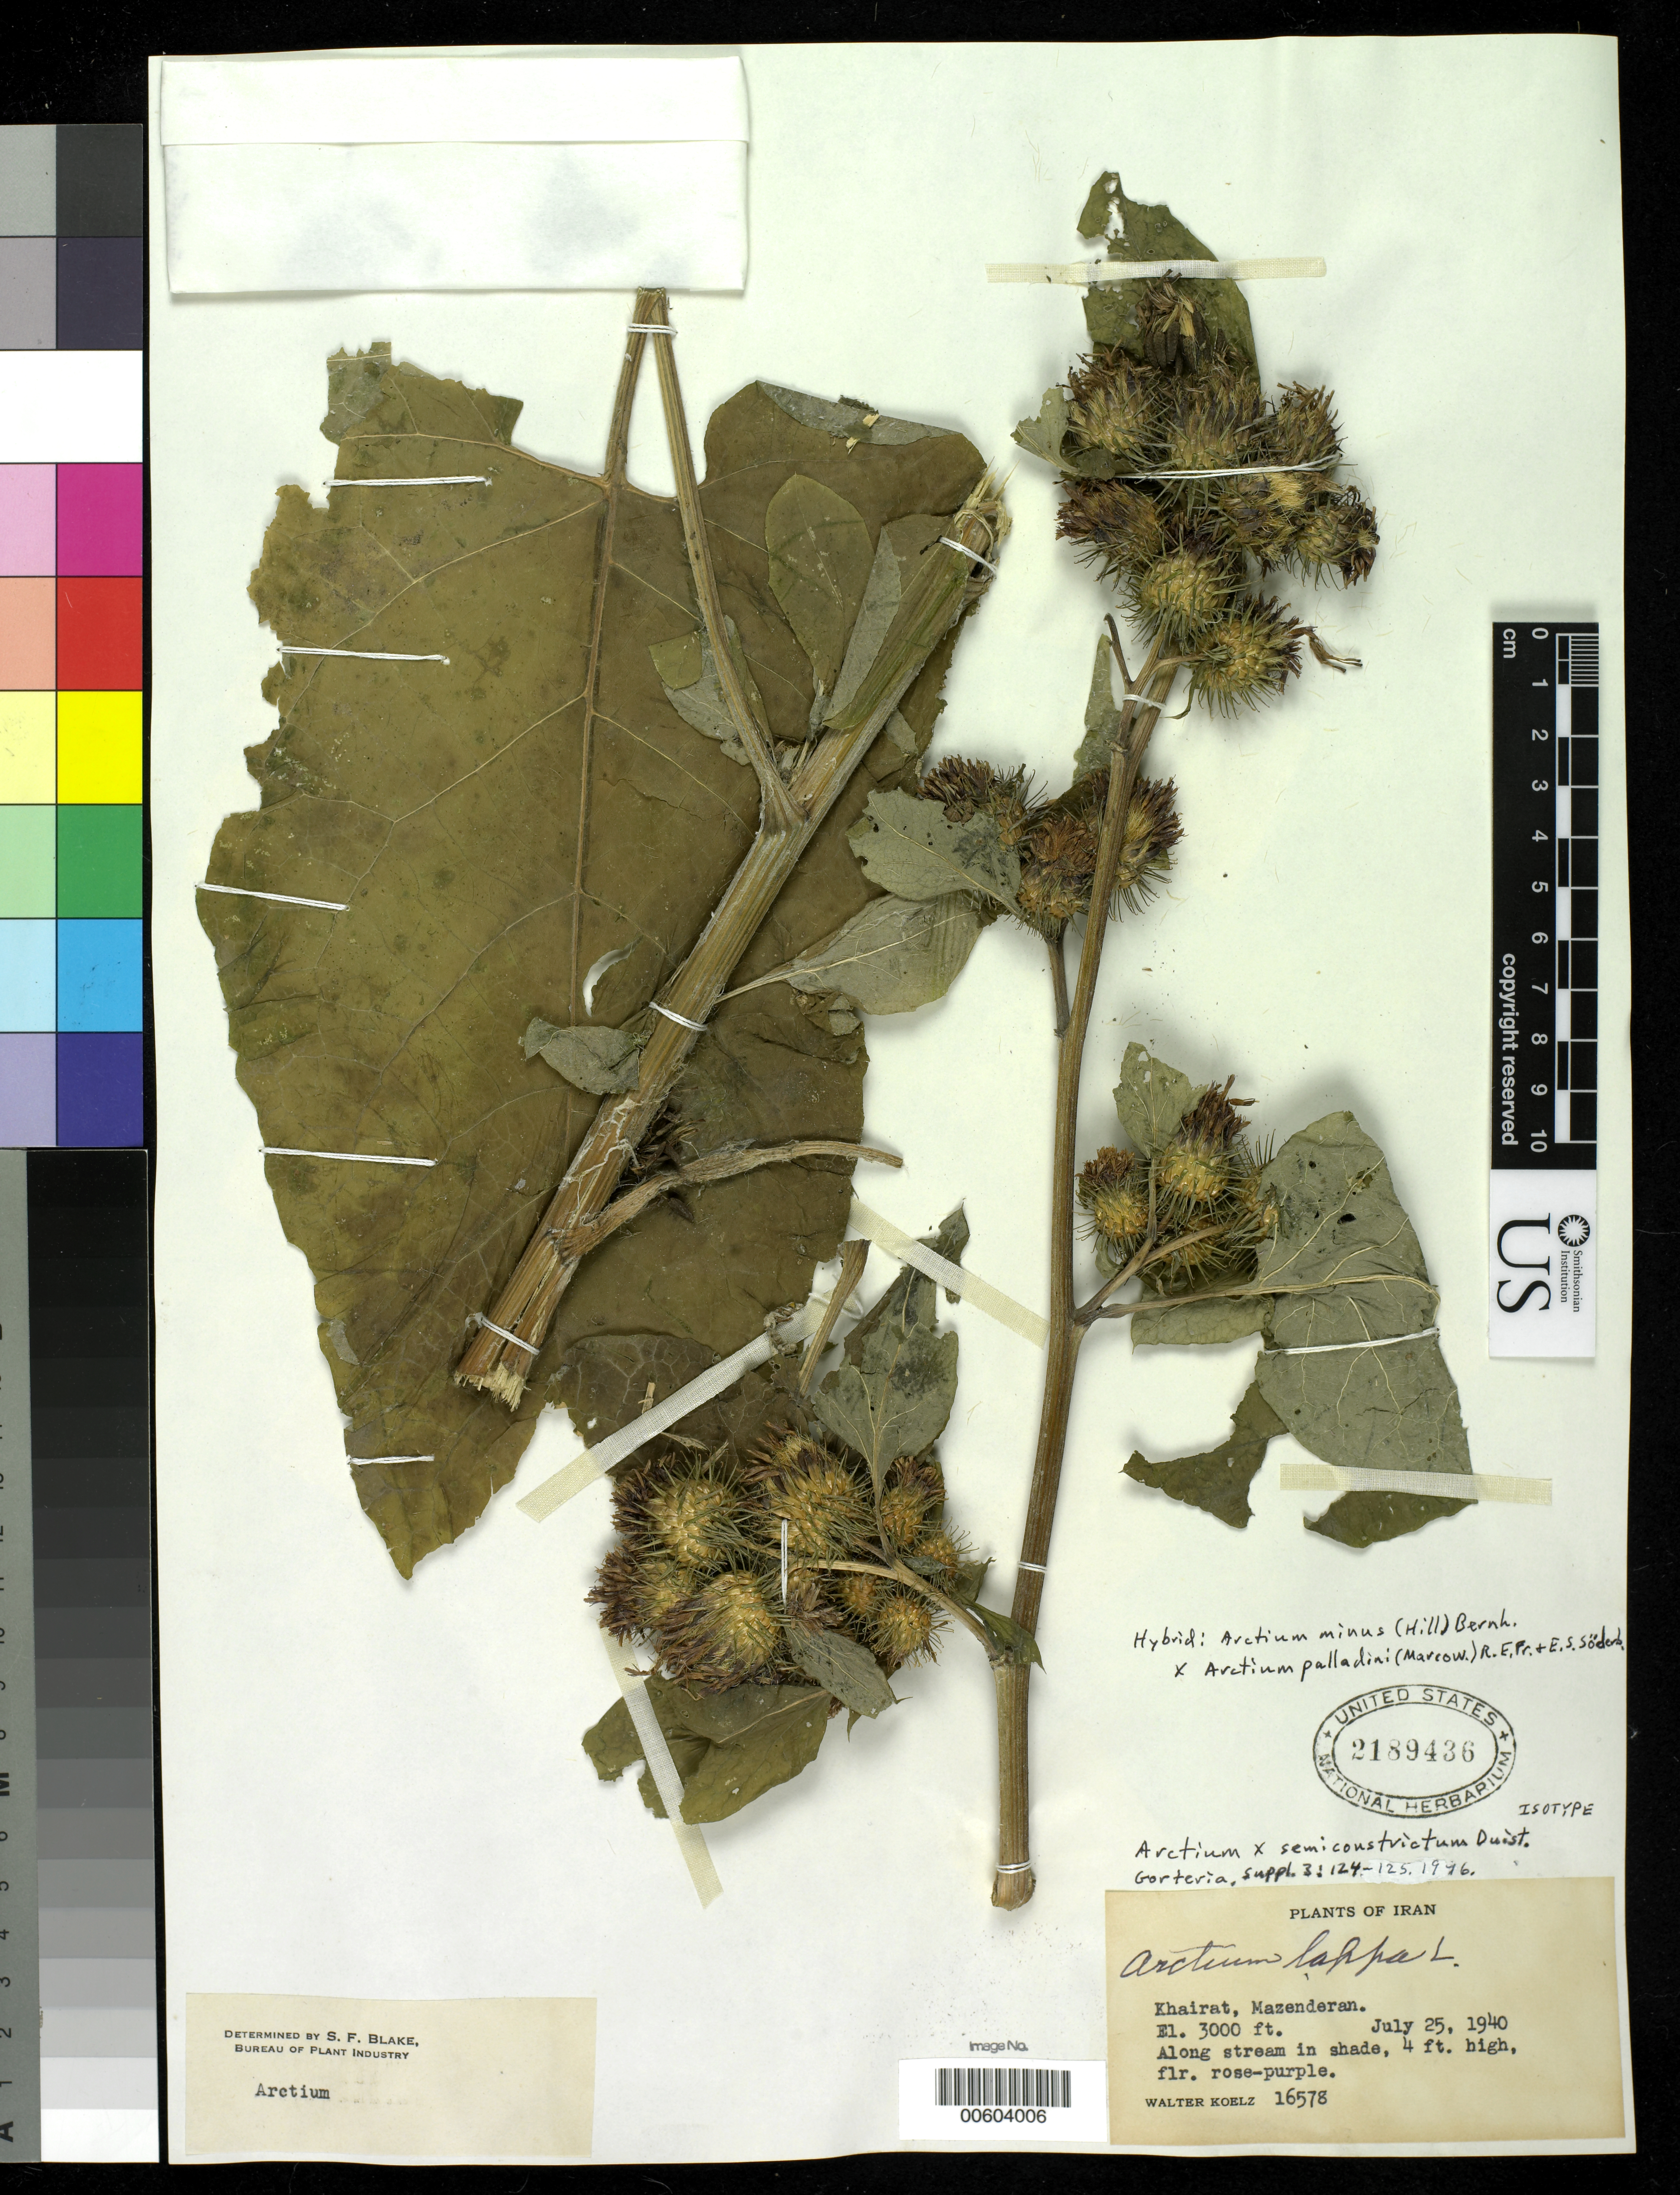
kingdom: Plantae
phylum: Tracheophyta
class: Magnoliopsida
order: Asterales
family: Asteraceae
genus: Arctium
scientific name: Arctium x semiconstrictum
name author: Duistermaat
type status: Isotype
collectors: W. N. Koelz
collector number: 16578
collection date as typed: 25 Jul 1940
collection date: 1940-07-25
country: Iran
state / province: Mazandaran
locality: Khairat.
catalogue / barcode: US 2189436